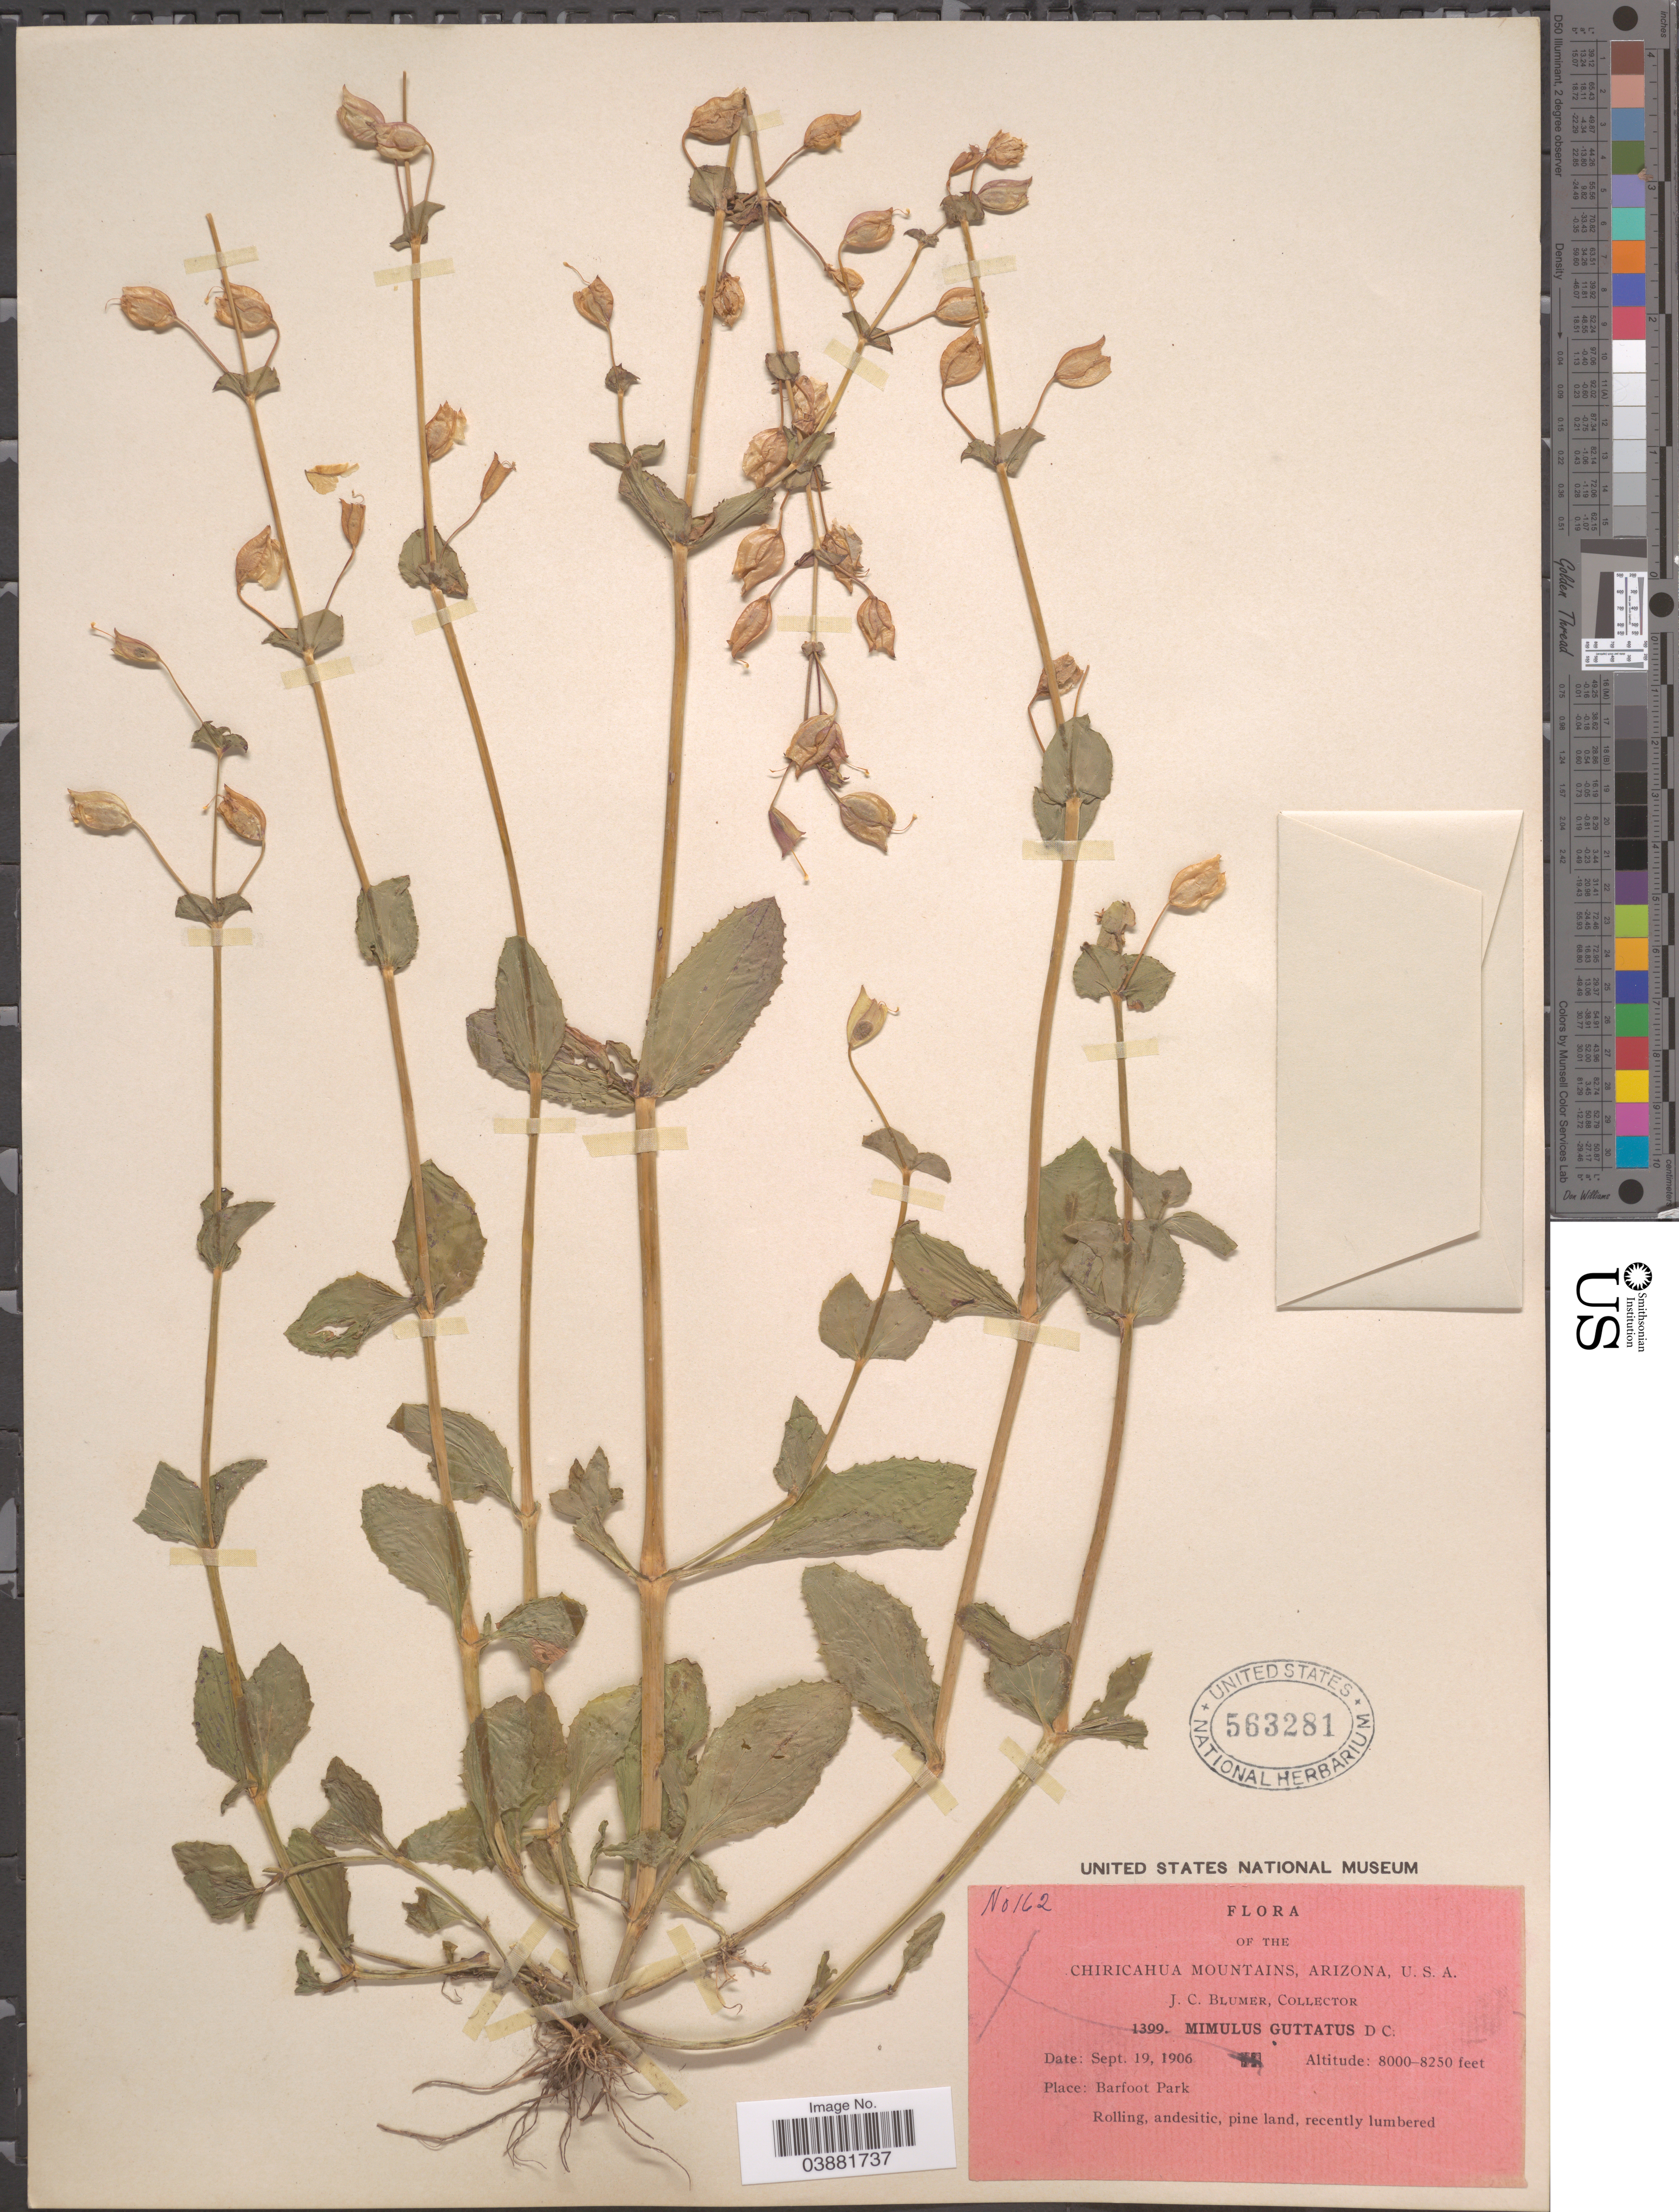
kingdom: Plantae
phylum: Tracheophyta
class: Magnoliopsida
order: Lamiales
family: Phrymaceae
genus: Mimulus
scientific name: Mimulus guttatus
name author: DC.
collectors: J. C. Blumer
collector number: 162/1399 ?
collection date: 1906-06-19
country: United States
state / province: Arizona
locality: Chiricahua Mountains. Barfoot Park.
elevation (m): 2438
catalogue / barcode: US 563281